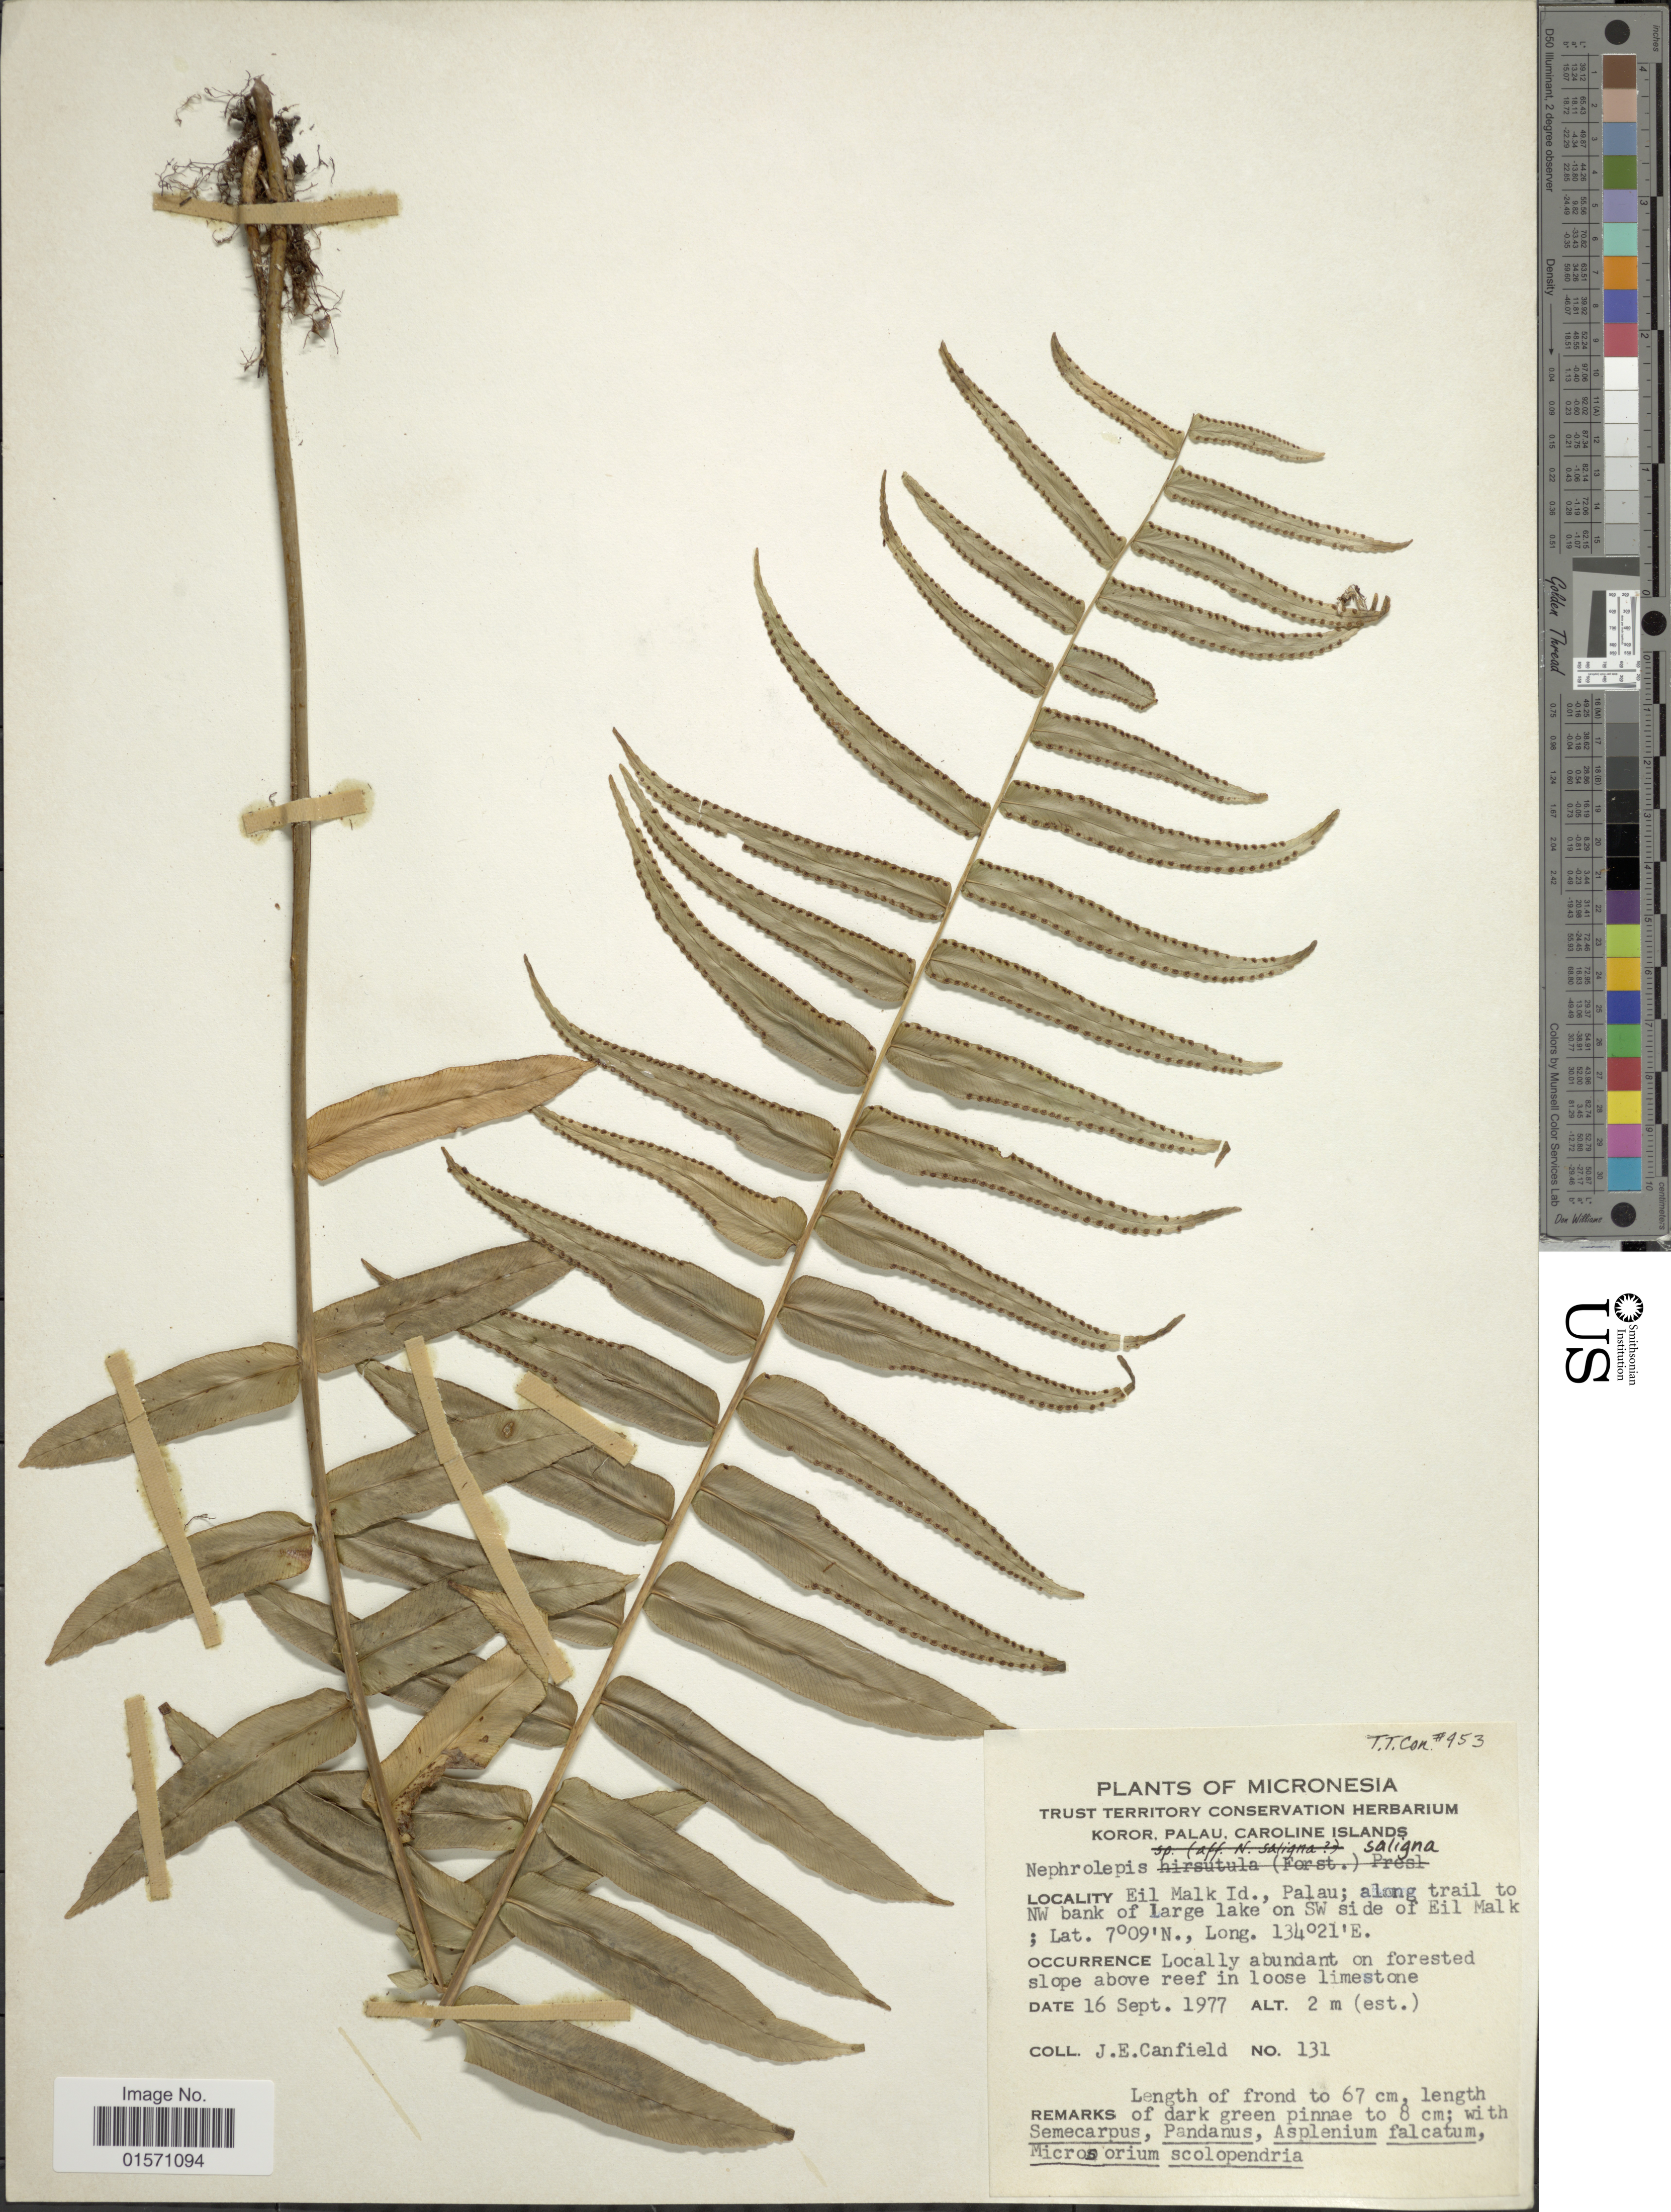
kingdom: Plantae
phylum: Tracheophyta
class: Polypodiopsida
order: Polypodiales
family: Nephrolepidaceae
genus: Nephrolepis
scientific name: Nephrolepis saligna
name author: Cav.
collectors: J. E. Canfield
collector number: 131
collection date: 1977-09-16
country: Palau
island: Mecherchar [Eil Malk]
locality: Eil Malk Id., Palau; along trail to NW bank of large lake on SW side of Eil Malk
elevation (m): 2